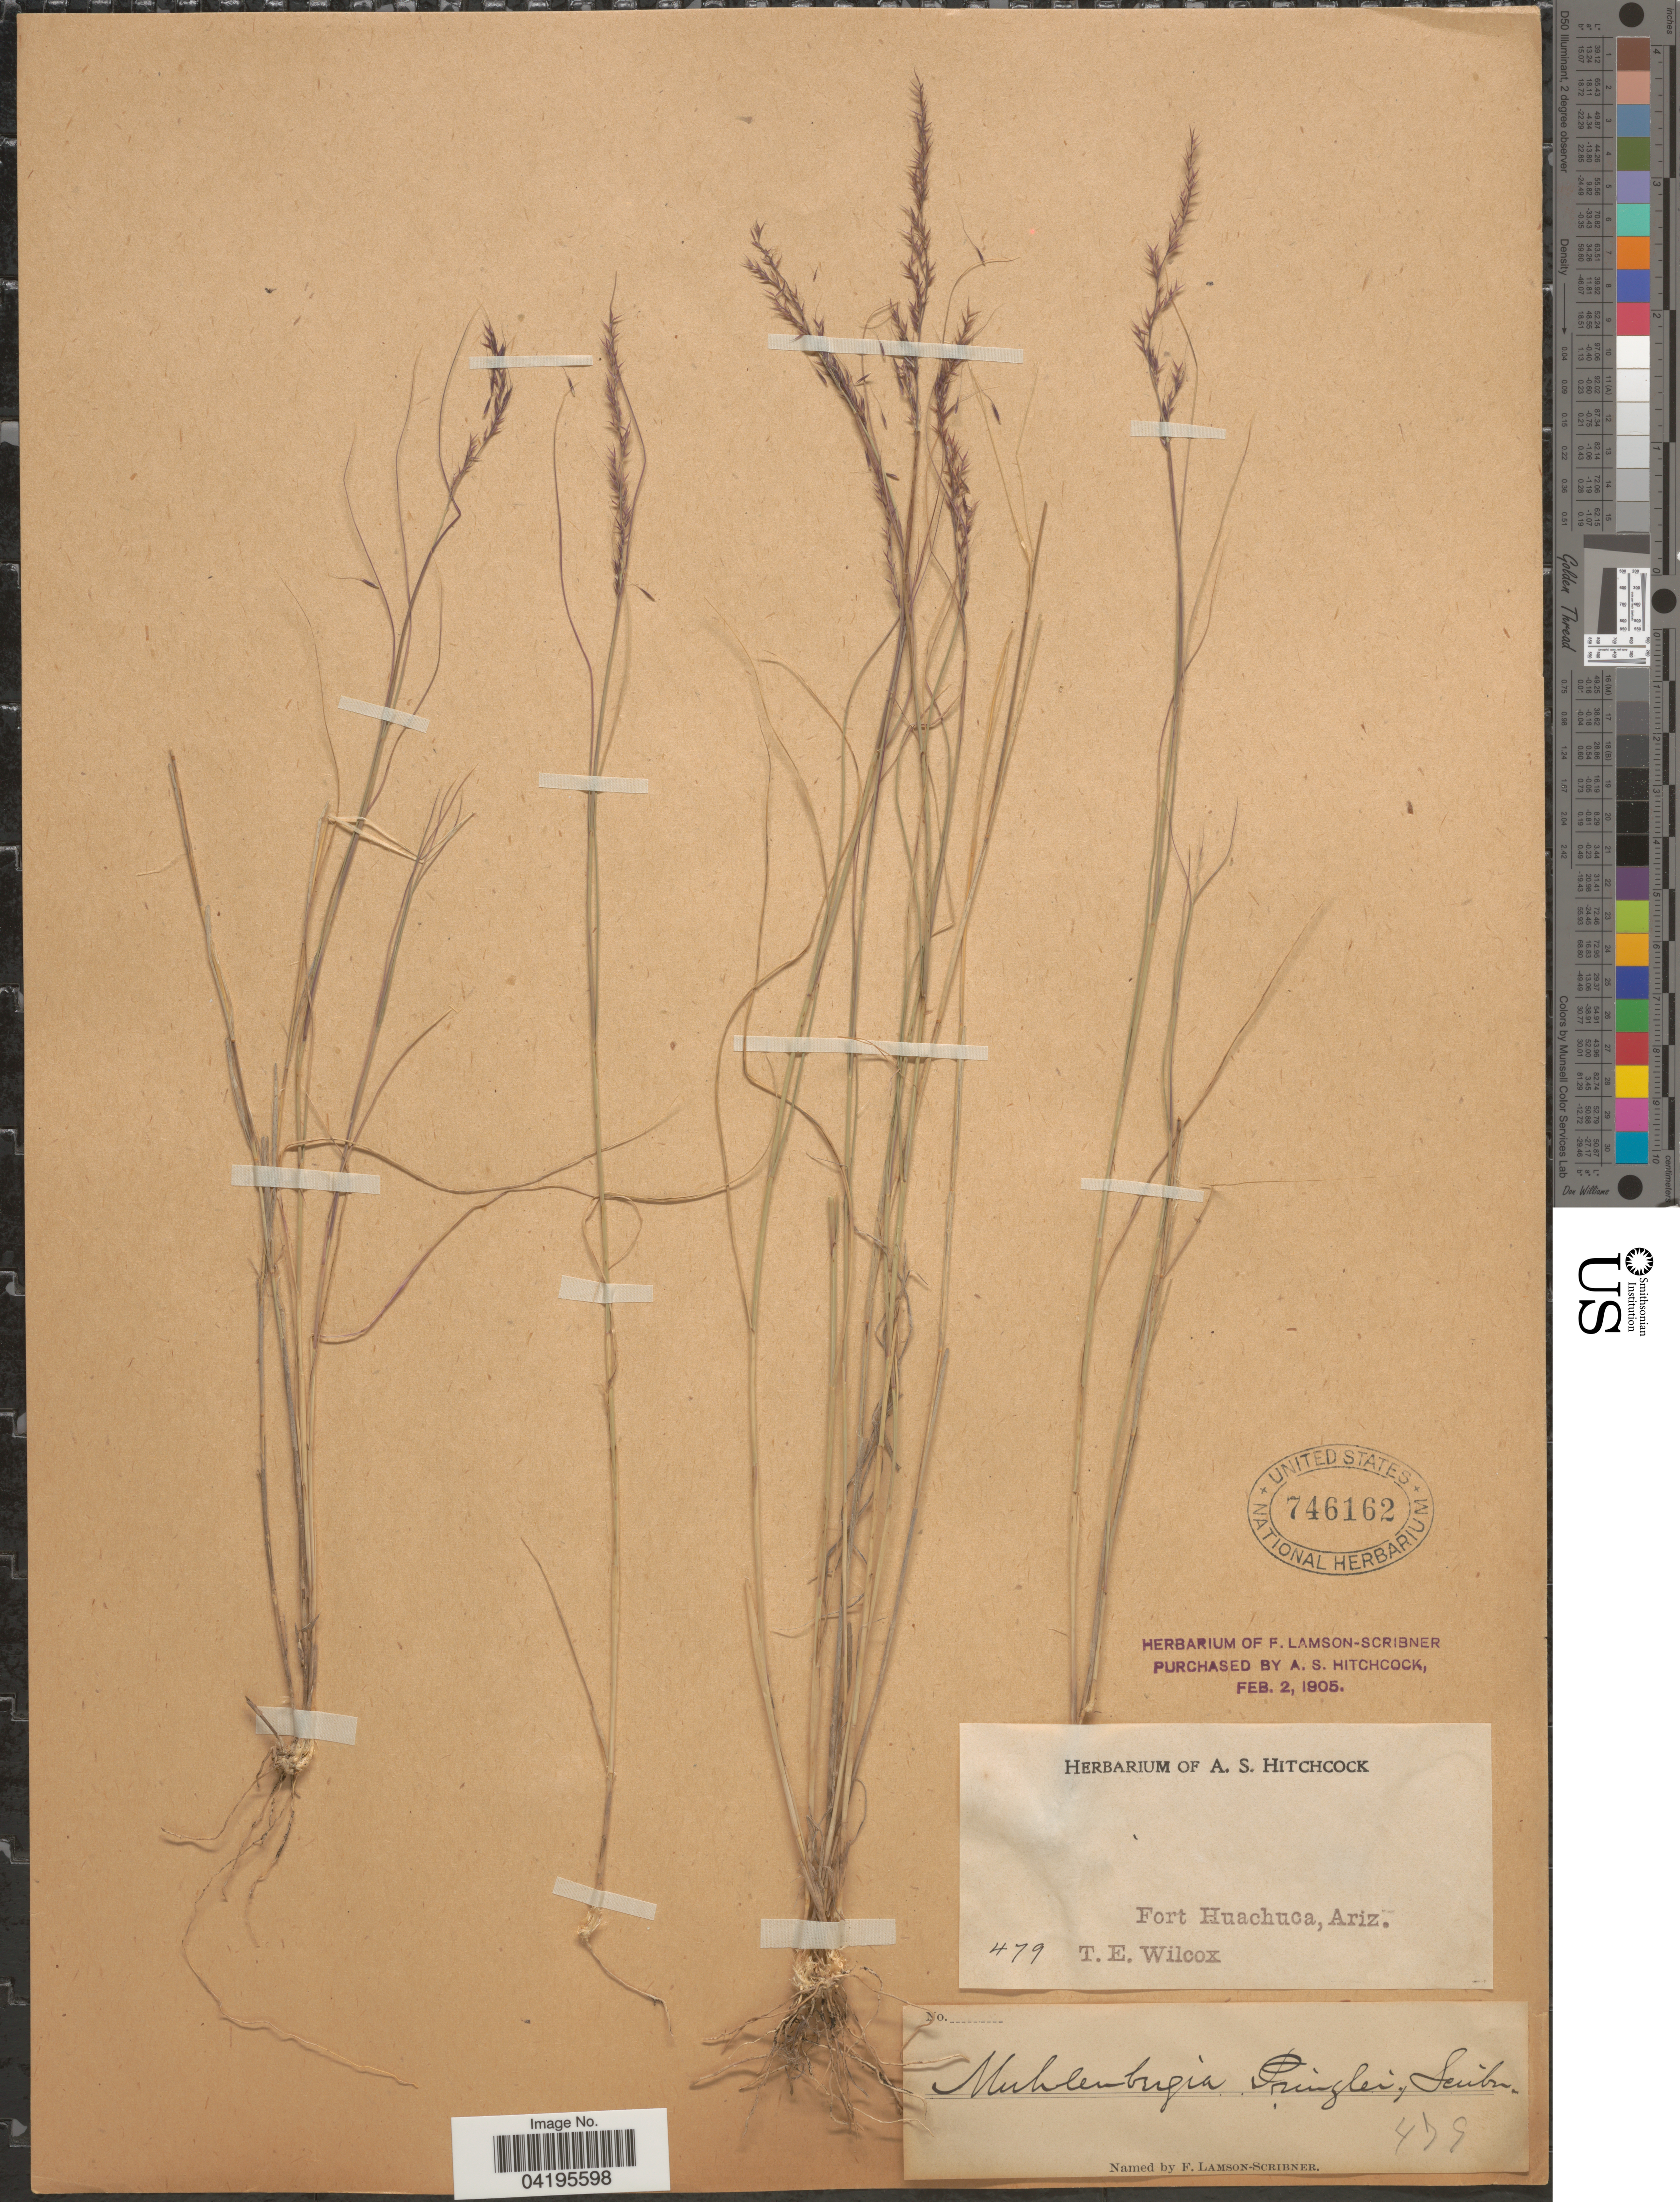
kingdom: Plantae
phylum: Tracheophyta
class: Liliopsida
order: Poales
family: Poaceae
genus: Muhlenbergia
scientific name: Muhlenbergia pauciflora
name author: Buckley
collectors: T. E. Wilcox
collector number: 479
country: United States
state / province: Arizona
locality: Fort Huachuca.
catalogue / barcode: US 746162